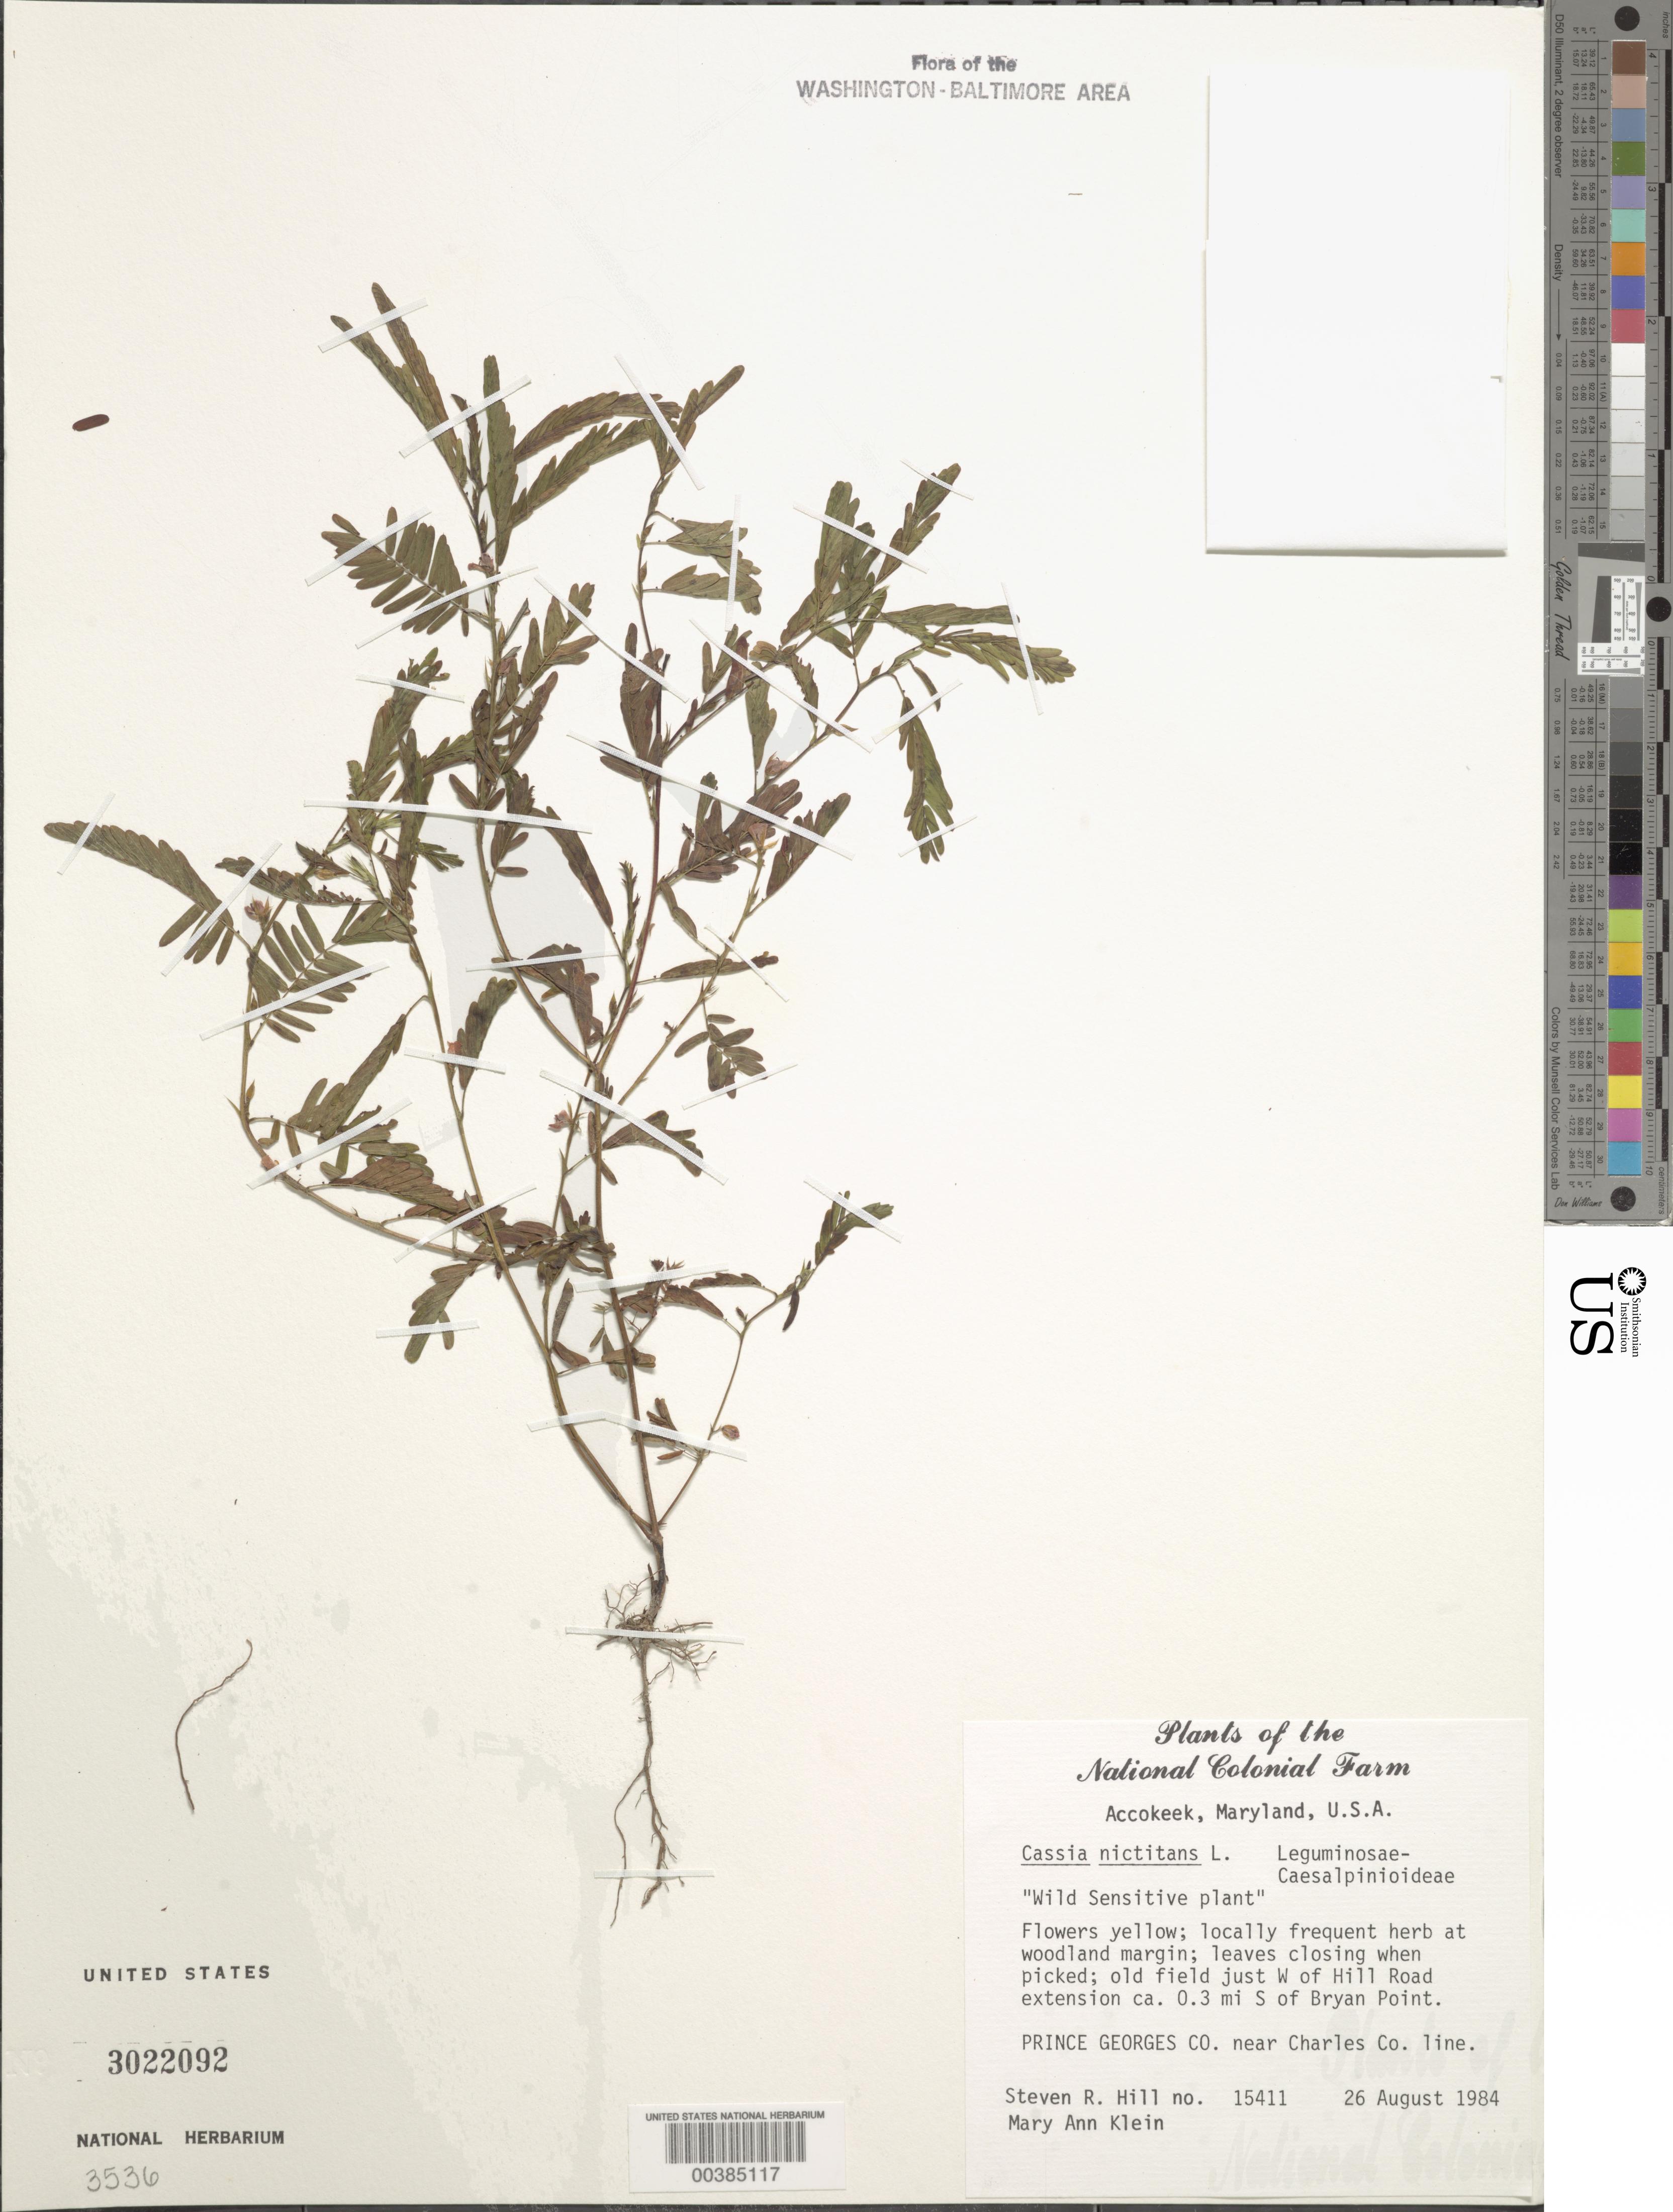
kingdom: Plantae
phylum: Tracheophyta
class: Magnoliopsida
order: Fabales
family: Fabaceae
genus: Chamaecrista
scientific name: Chamaecrista nictitans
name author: (L.) Moench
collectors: S. R. Hill & M. A. Klein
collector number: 15411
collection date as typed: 26 Aug 1984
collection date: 1984-08-26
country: United States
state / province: Maryland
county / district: Charles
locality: W of Hill Road and S of Bryan Point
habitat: Woodland margin, old field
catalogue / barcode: US 3022092